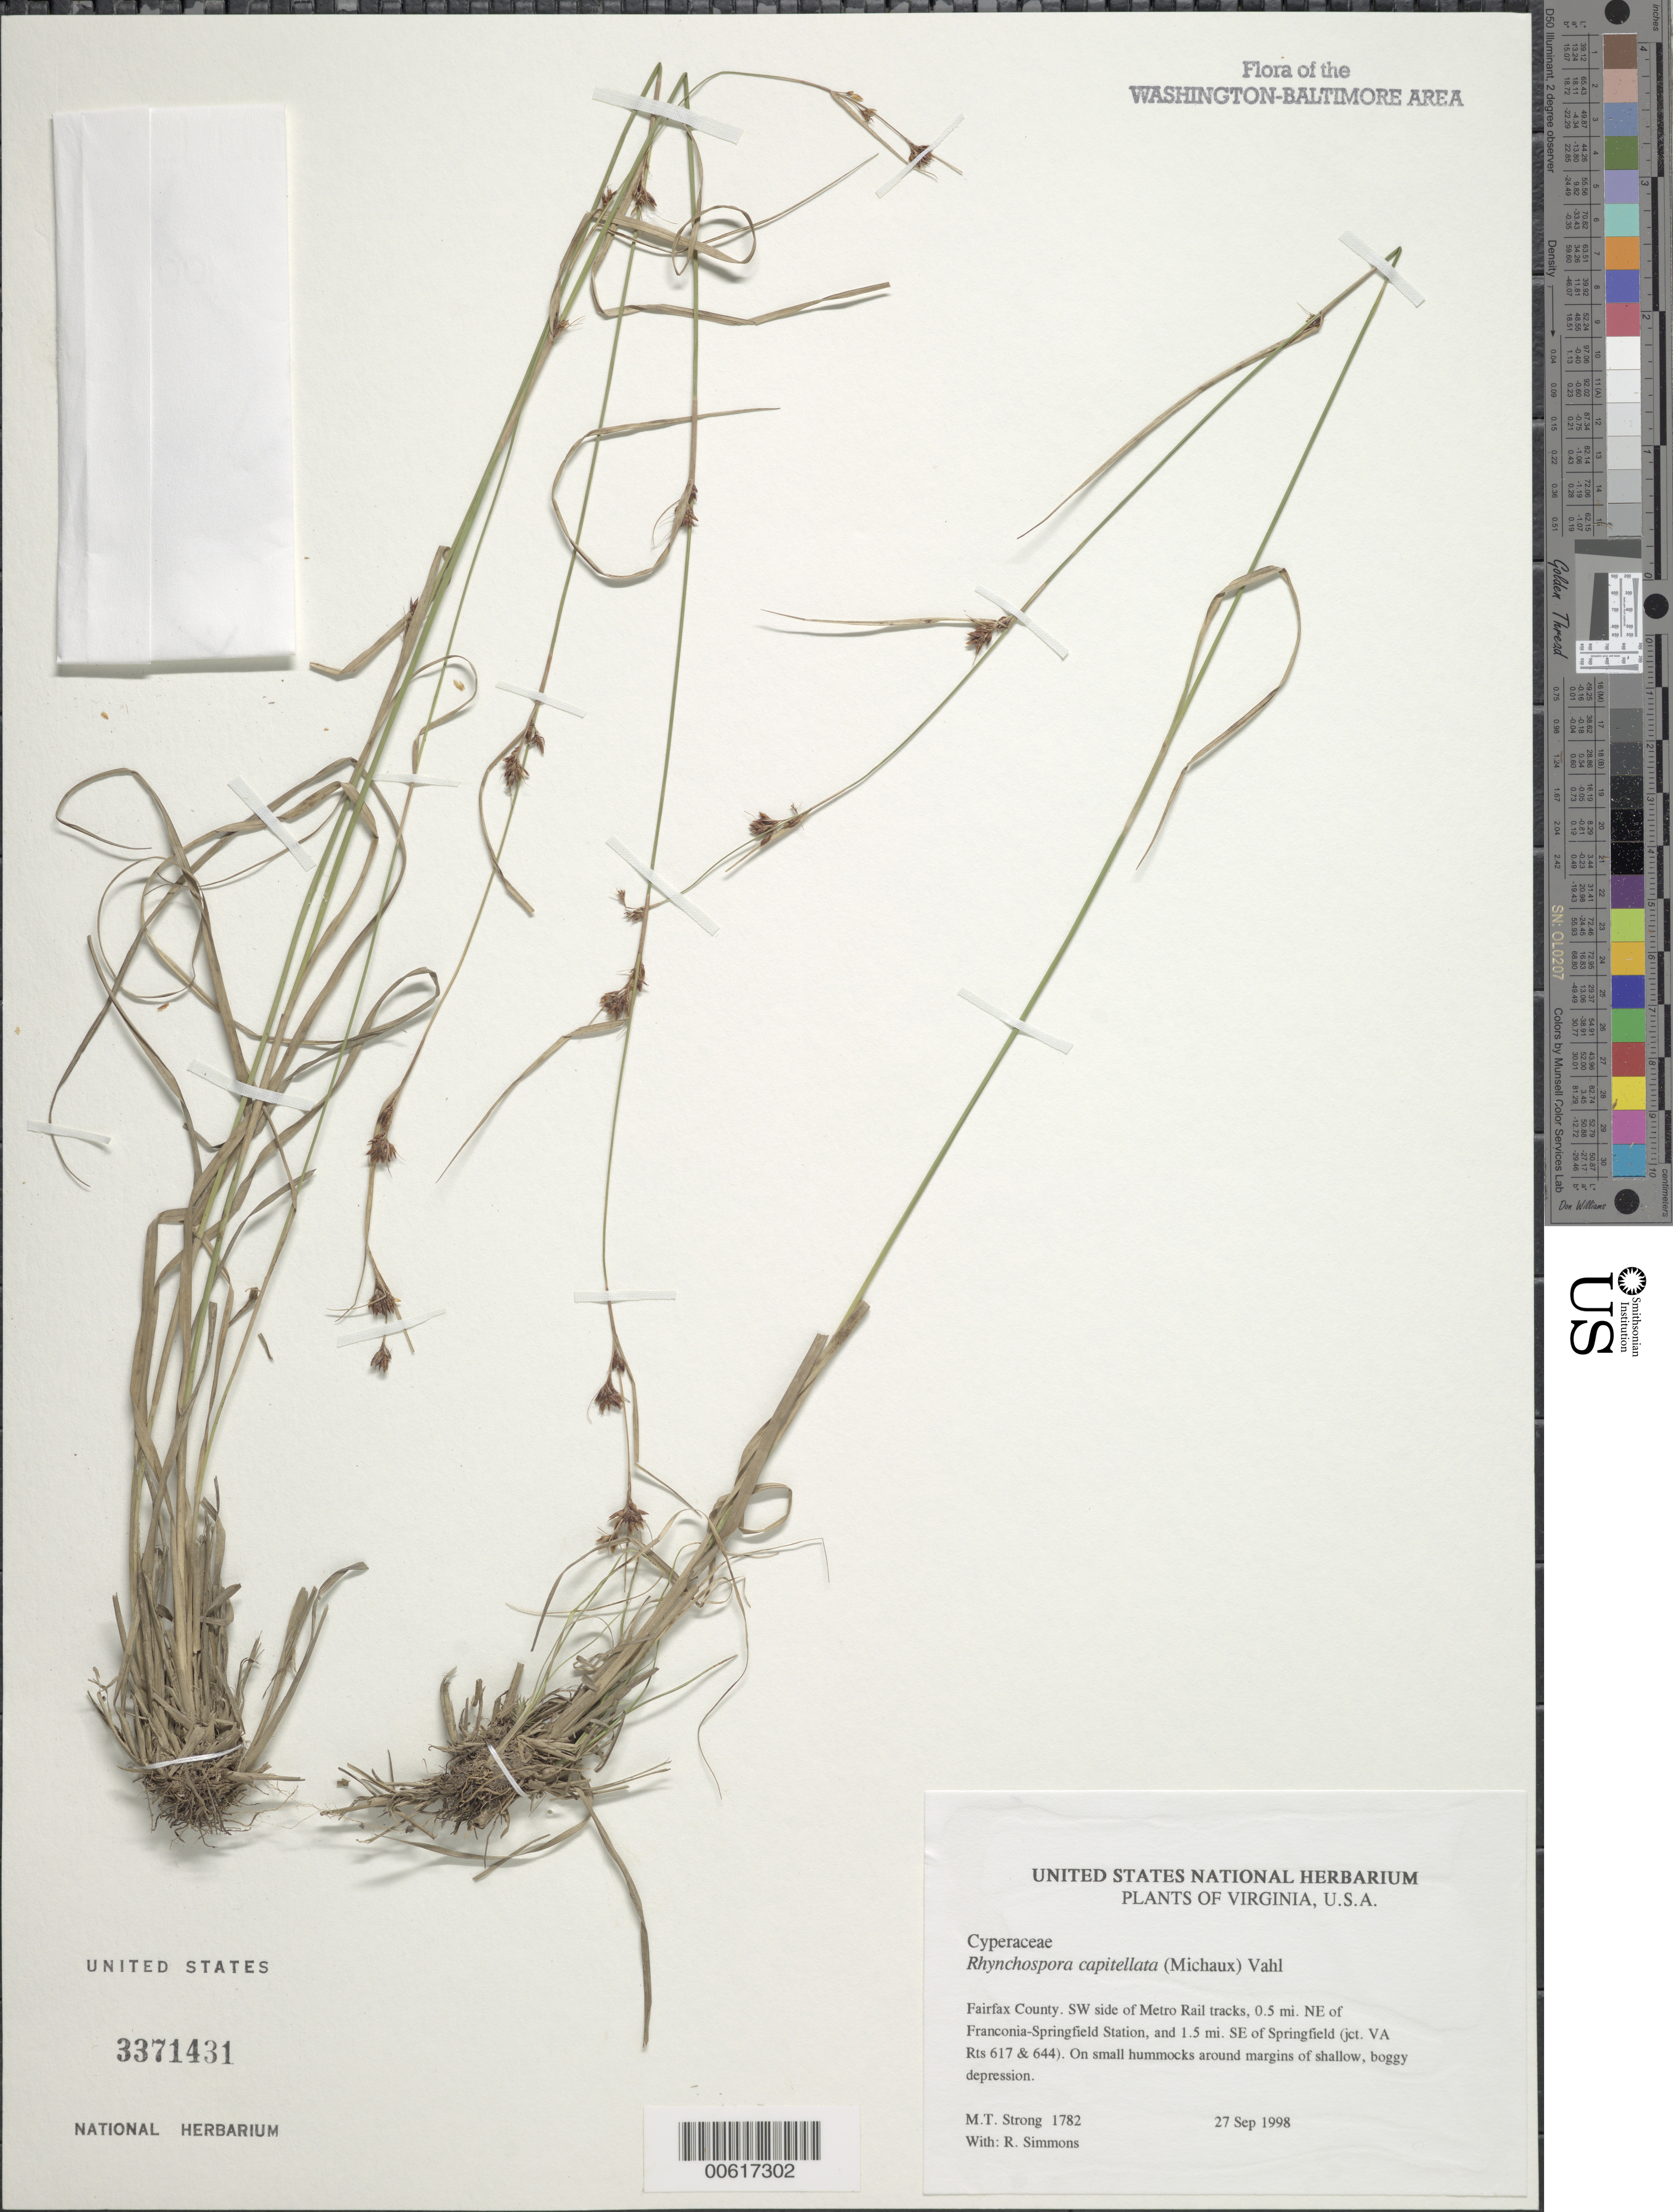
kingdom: Plantae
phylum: Tracheophyta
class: Liliopsida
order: Poales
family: Cyperaceae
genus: Rhynchospora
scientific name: Rhynchospora capitellata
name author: (Michx.) Vahl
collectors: M. T. Strong & R. Simmons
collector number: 1782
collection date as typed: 27 Sep 1998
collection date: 1998-09-27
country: United States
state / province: Virginia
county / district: Fairfax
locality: SW side of Metro Rail System, 0.5-0.6 mi. NE of Franconia-Springfield Station, 1.5 mi. SE of Springfield (jct. VA Rts 617 & 644)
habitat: On small hummocks around margins of shallow, boggy depression.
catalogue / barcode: US 3371431